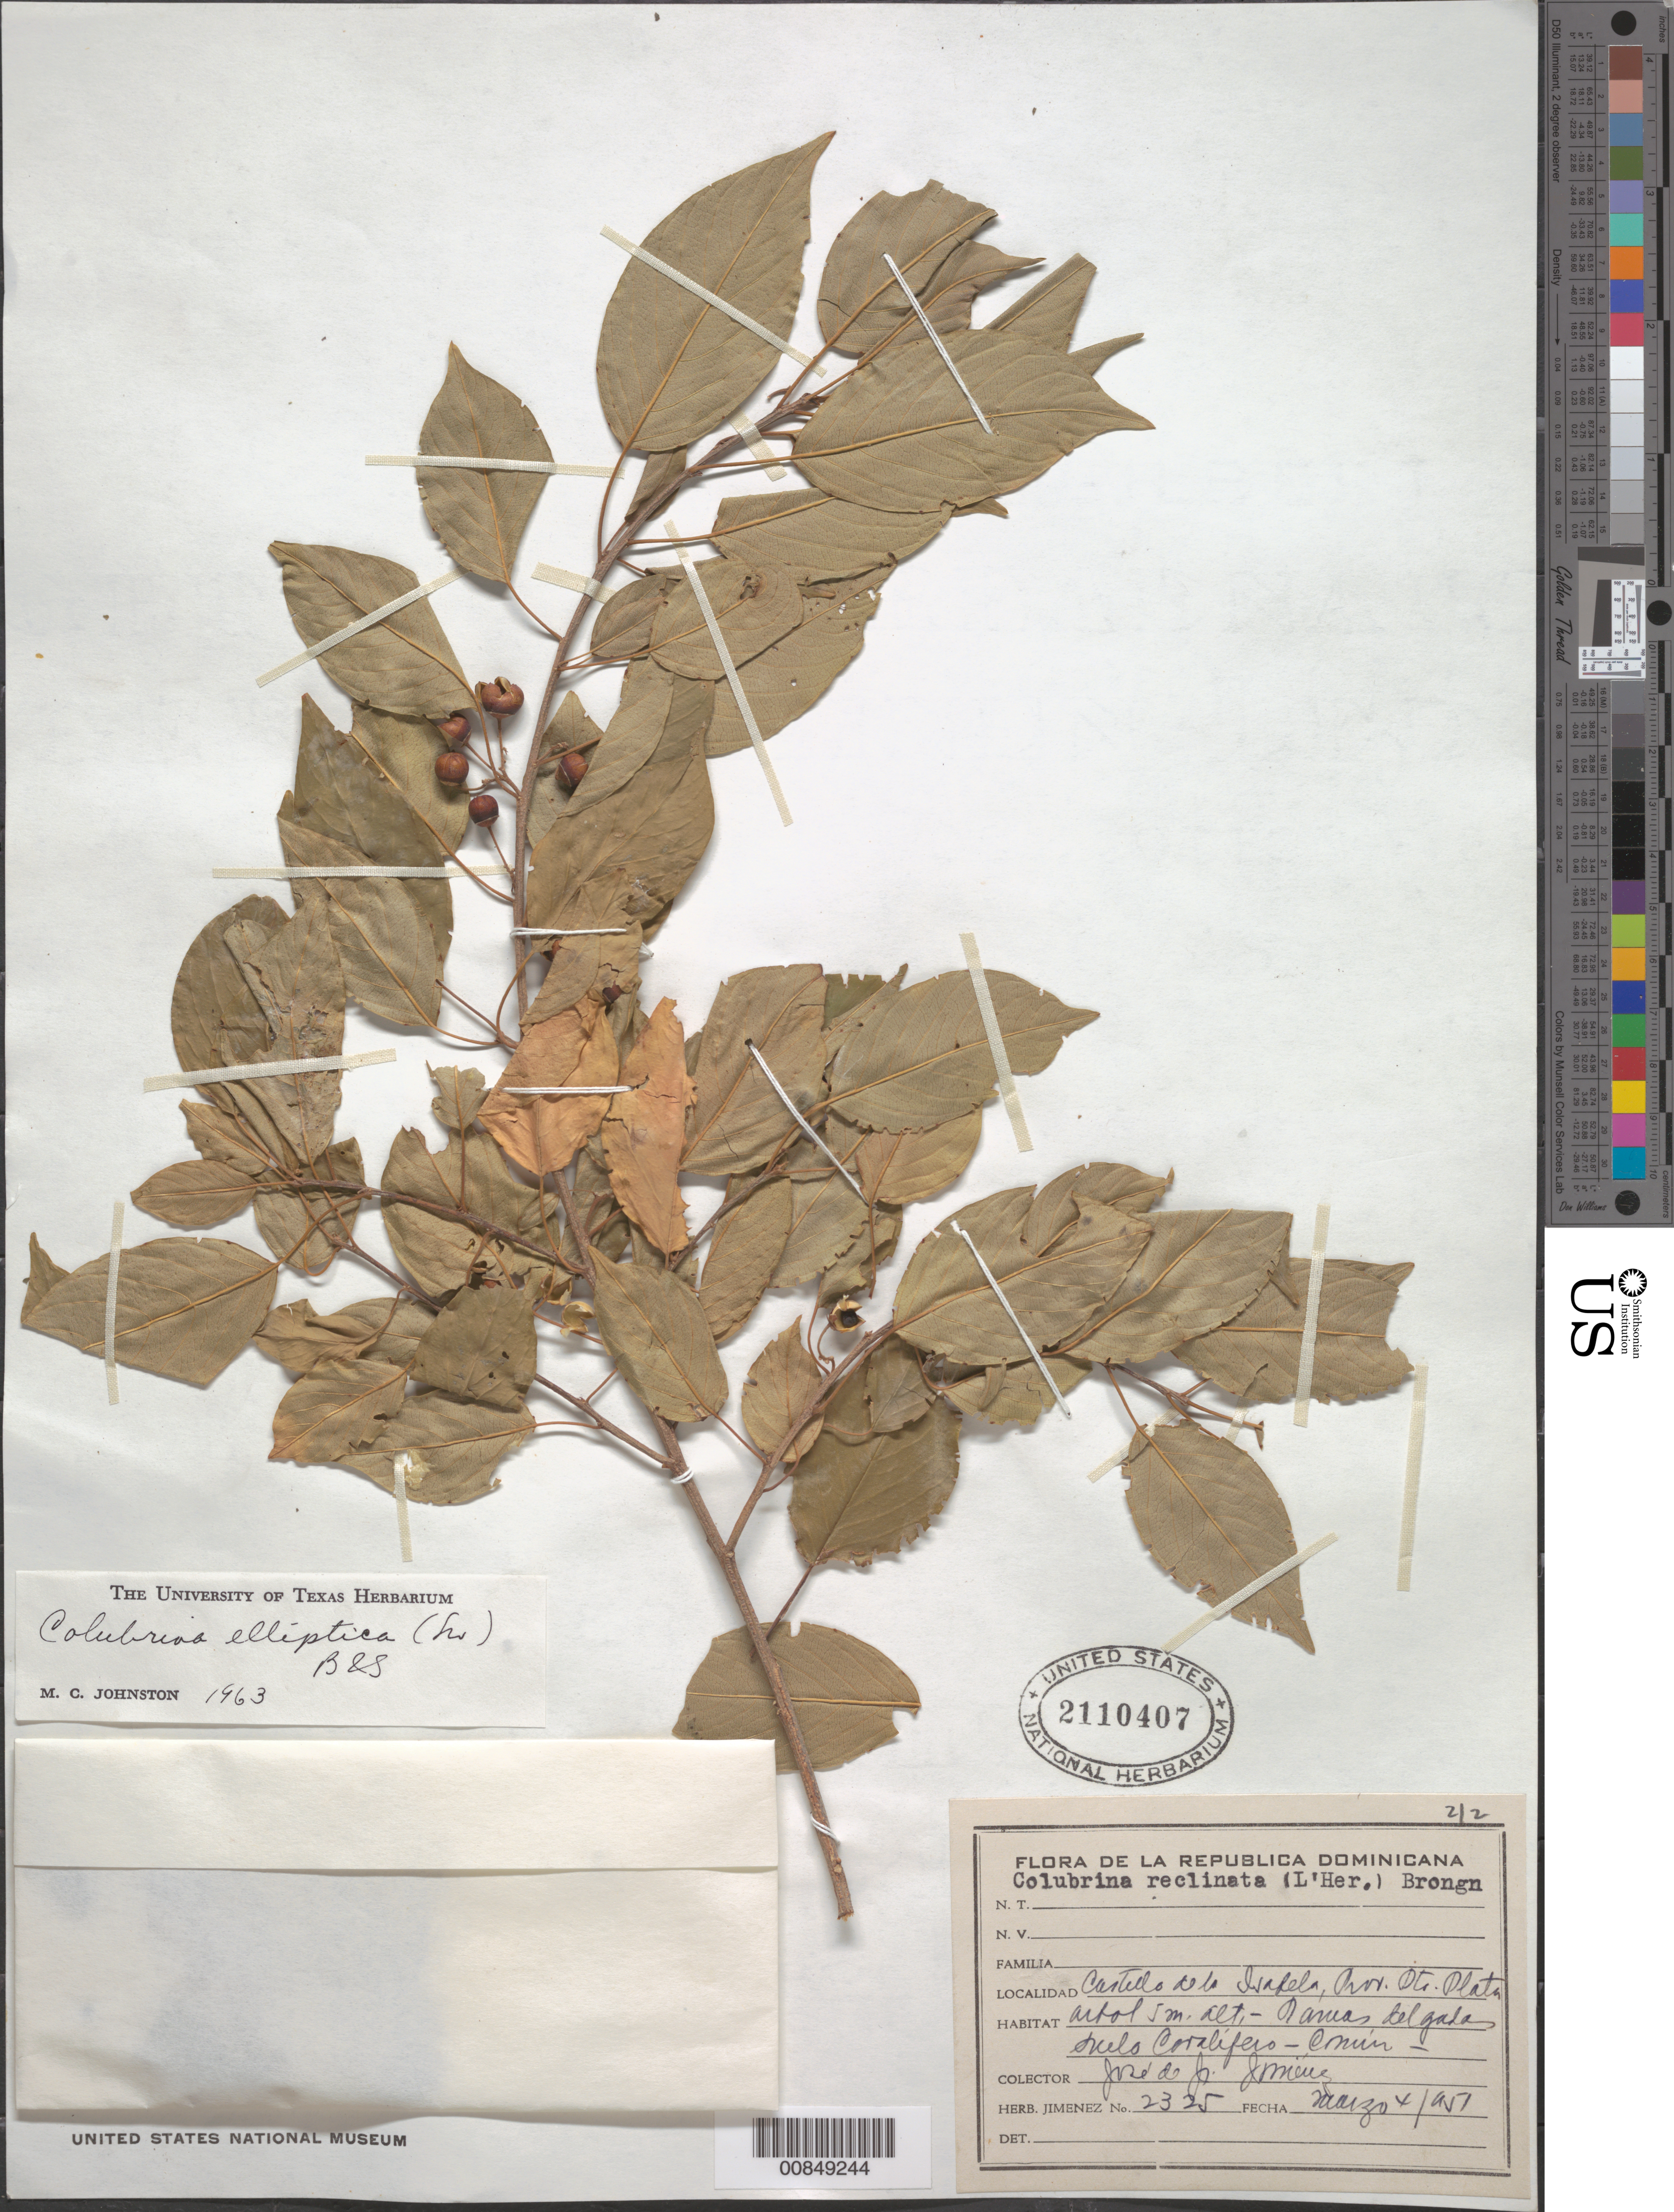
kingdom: Plantae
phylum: Tracheophyta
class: Magnoliopsida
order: Rosales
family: Rhamnaceae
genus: Colubrina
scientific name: Colubrina elliptica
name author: (Sw.) Brizicky & W.L. Stern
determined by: Johnston, Marshall C.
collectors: J. J. Jiménez Almonte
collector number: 2325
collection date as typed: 04 Mar 1951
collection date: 1951-03-04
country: Dominican Republic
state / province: Puerto Plata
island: Hispaniola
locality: Castello de La Isabela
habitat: Suelo coralifero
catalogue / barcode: US 2110407